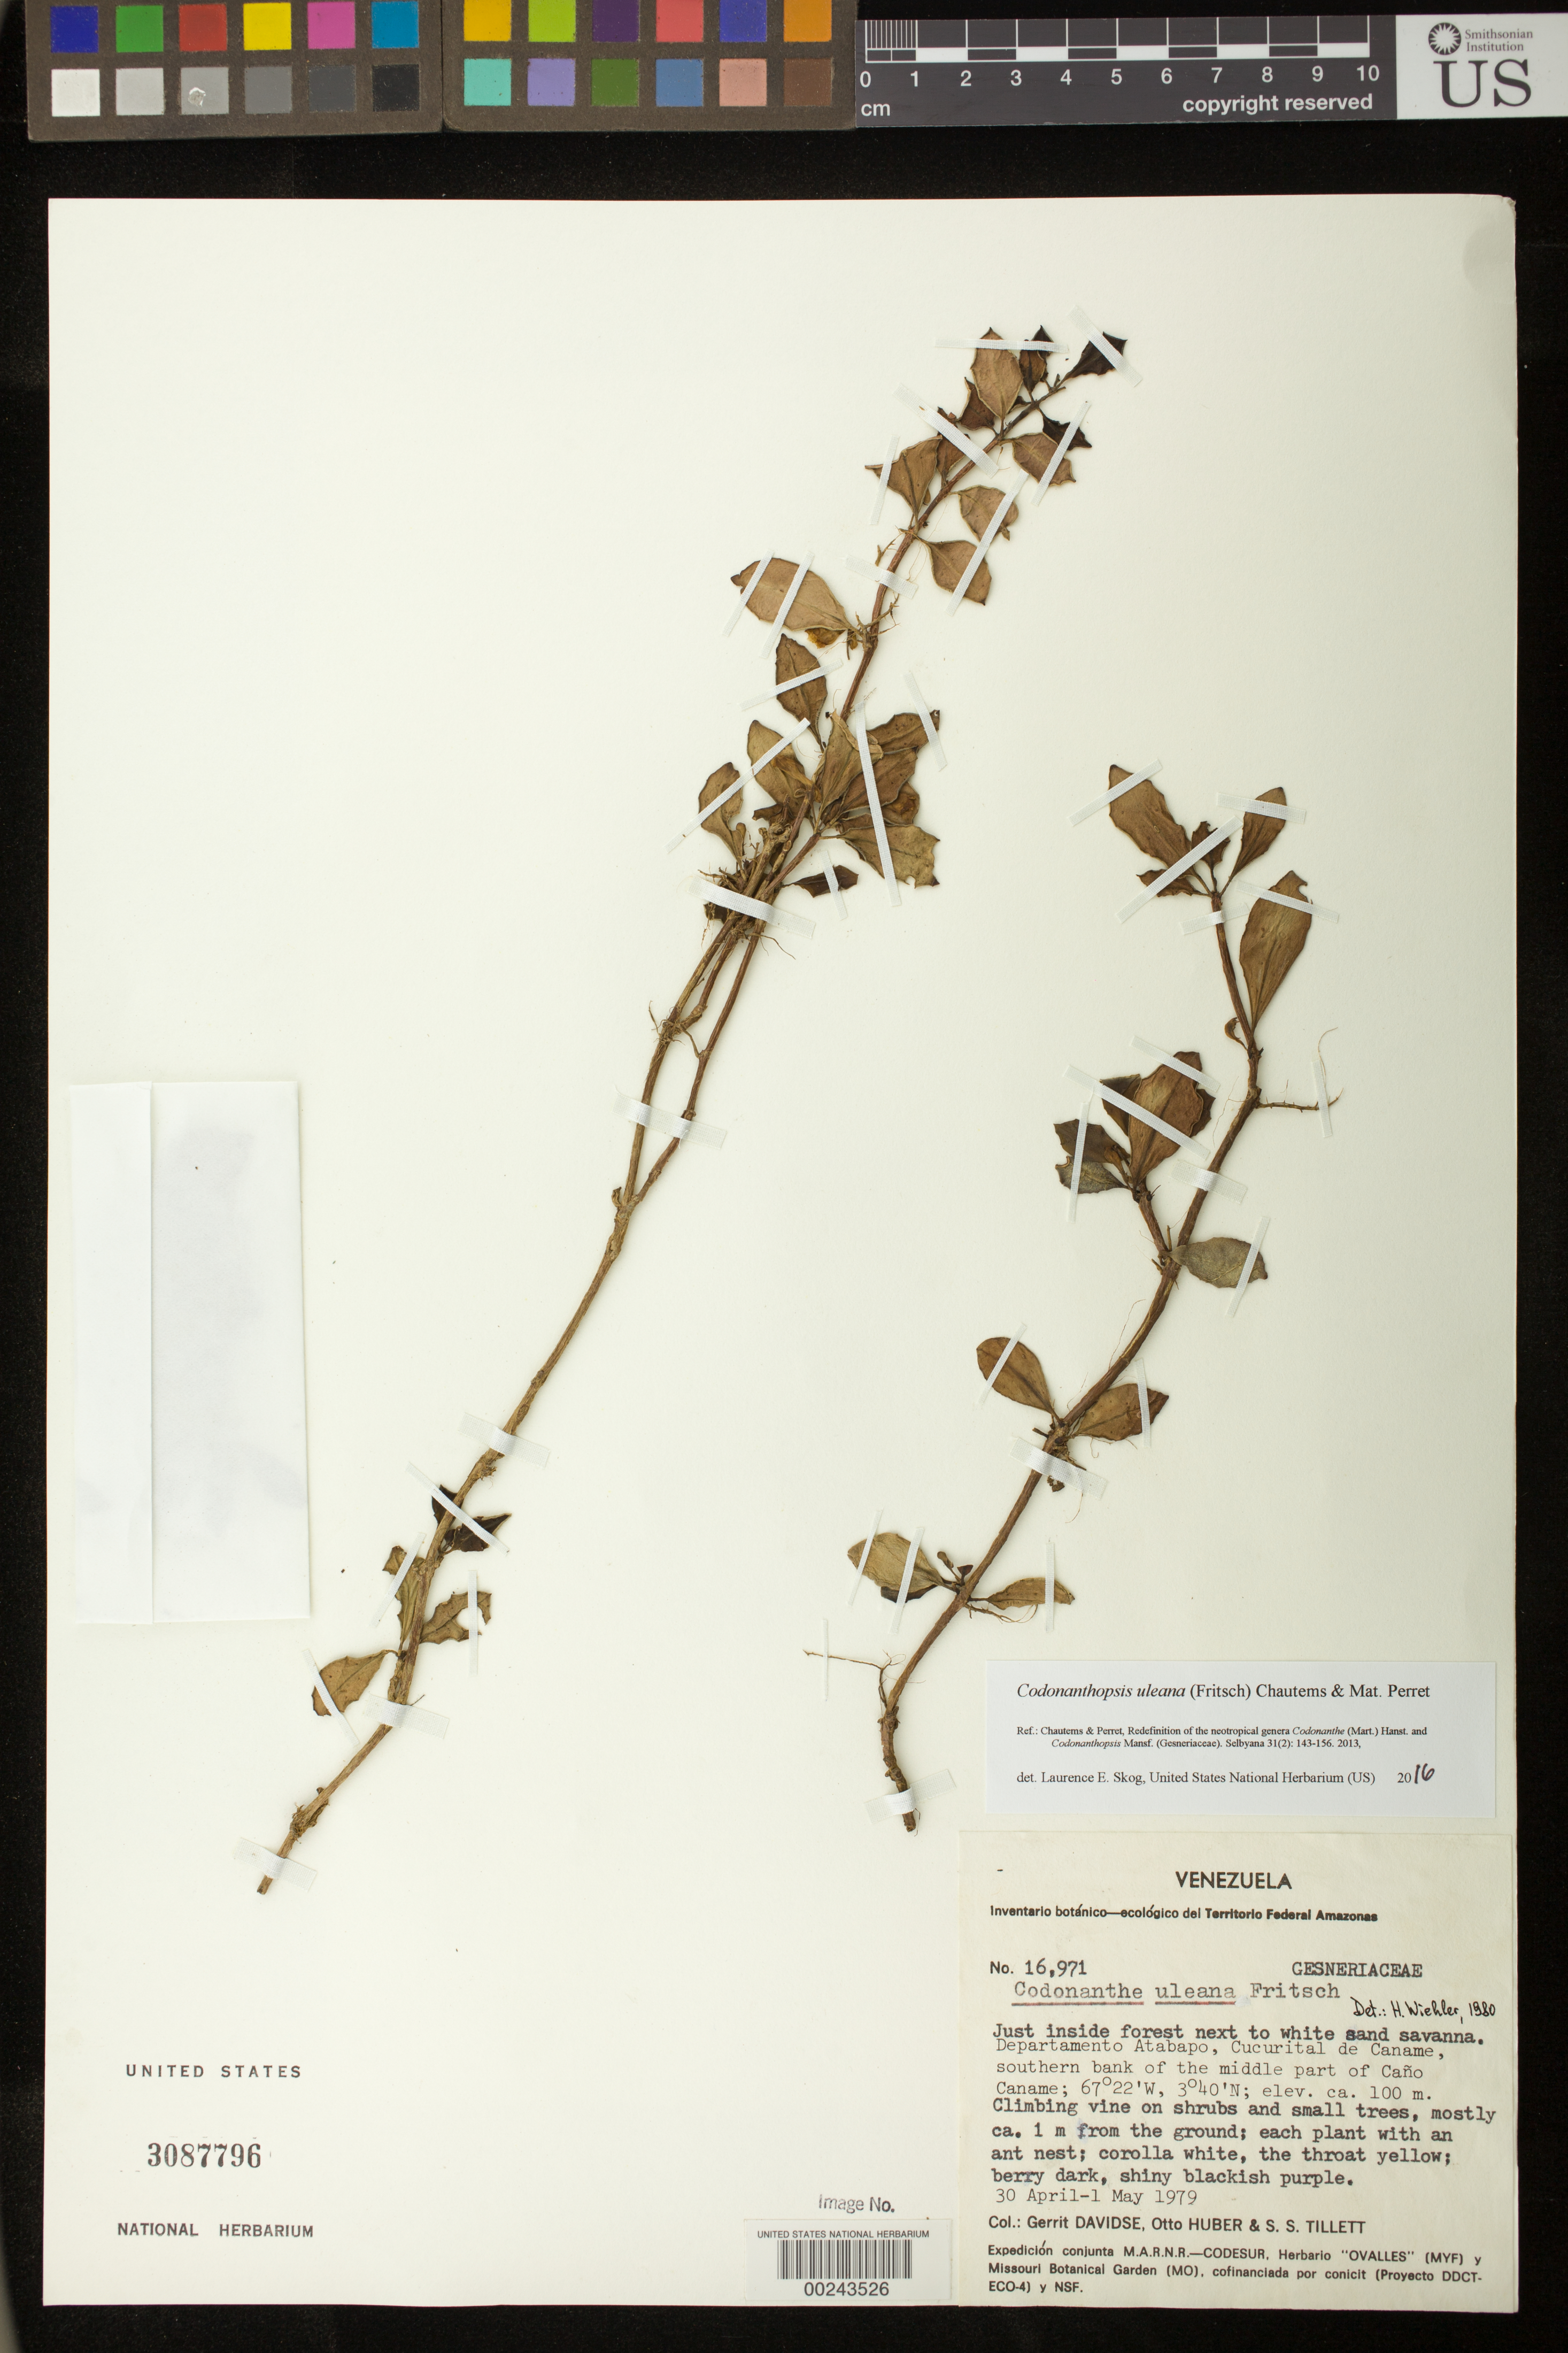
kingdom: Plantae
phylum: Tracheophyta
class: Magnoliopsida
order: Lamiales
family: Gesneriaceae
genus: Codonanthopsis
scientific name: Codonanthopsis uleana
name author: (Fritsch) Chautems & Mat.Perret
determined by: Skog, Laurence E.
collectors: G. Davidse, O. Huber & S. S. Tillett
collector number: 16971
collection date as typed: Apr-May 1979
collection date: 1979-04/1979-05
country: Venezuela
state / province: Amazonas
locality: Atabapo Dept., Cucurital de Caname, southern bank of the middle part of Cano Caname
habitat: Just inside forest next to white sand savanna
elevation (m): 100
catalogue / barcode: US 3087796